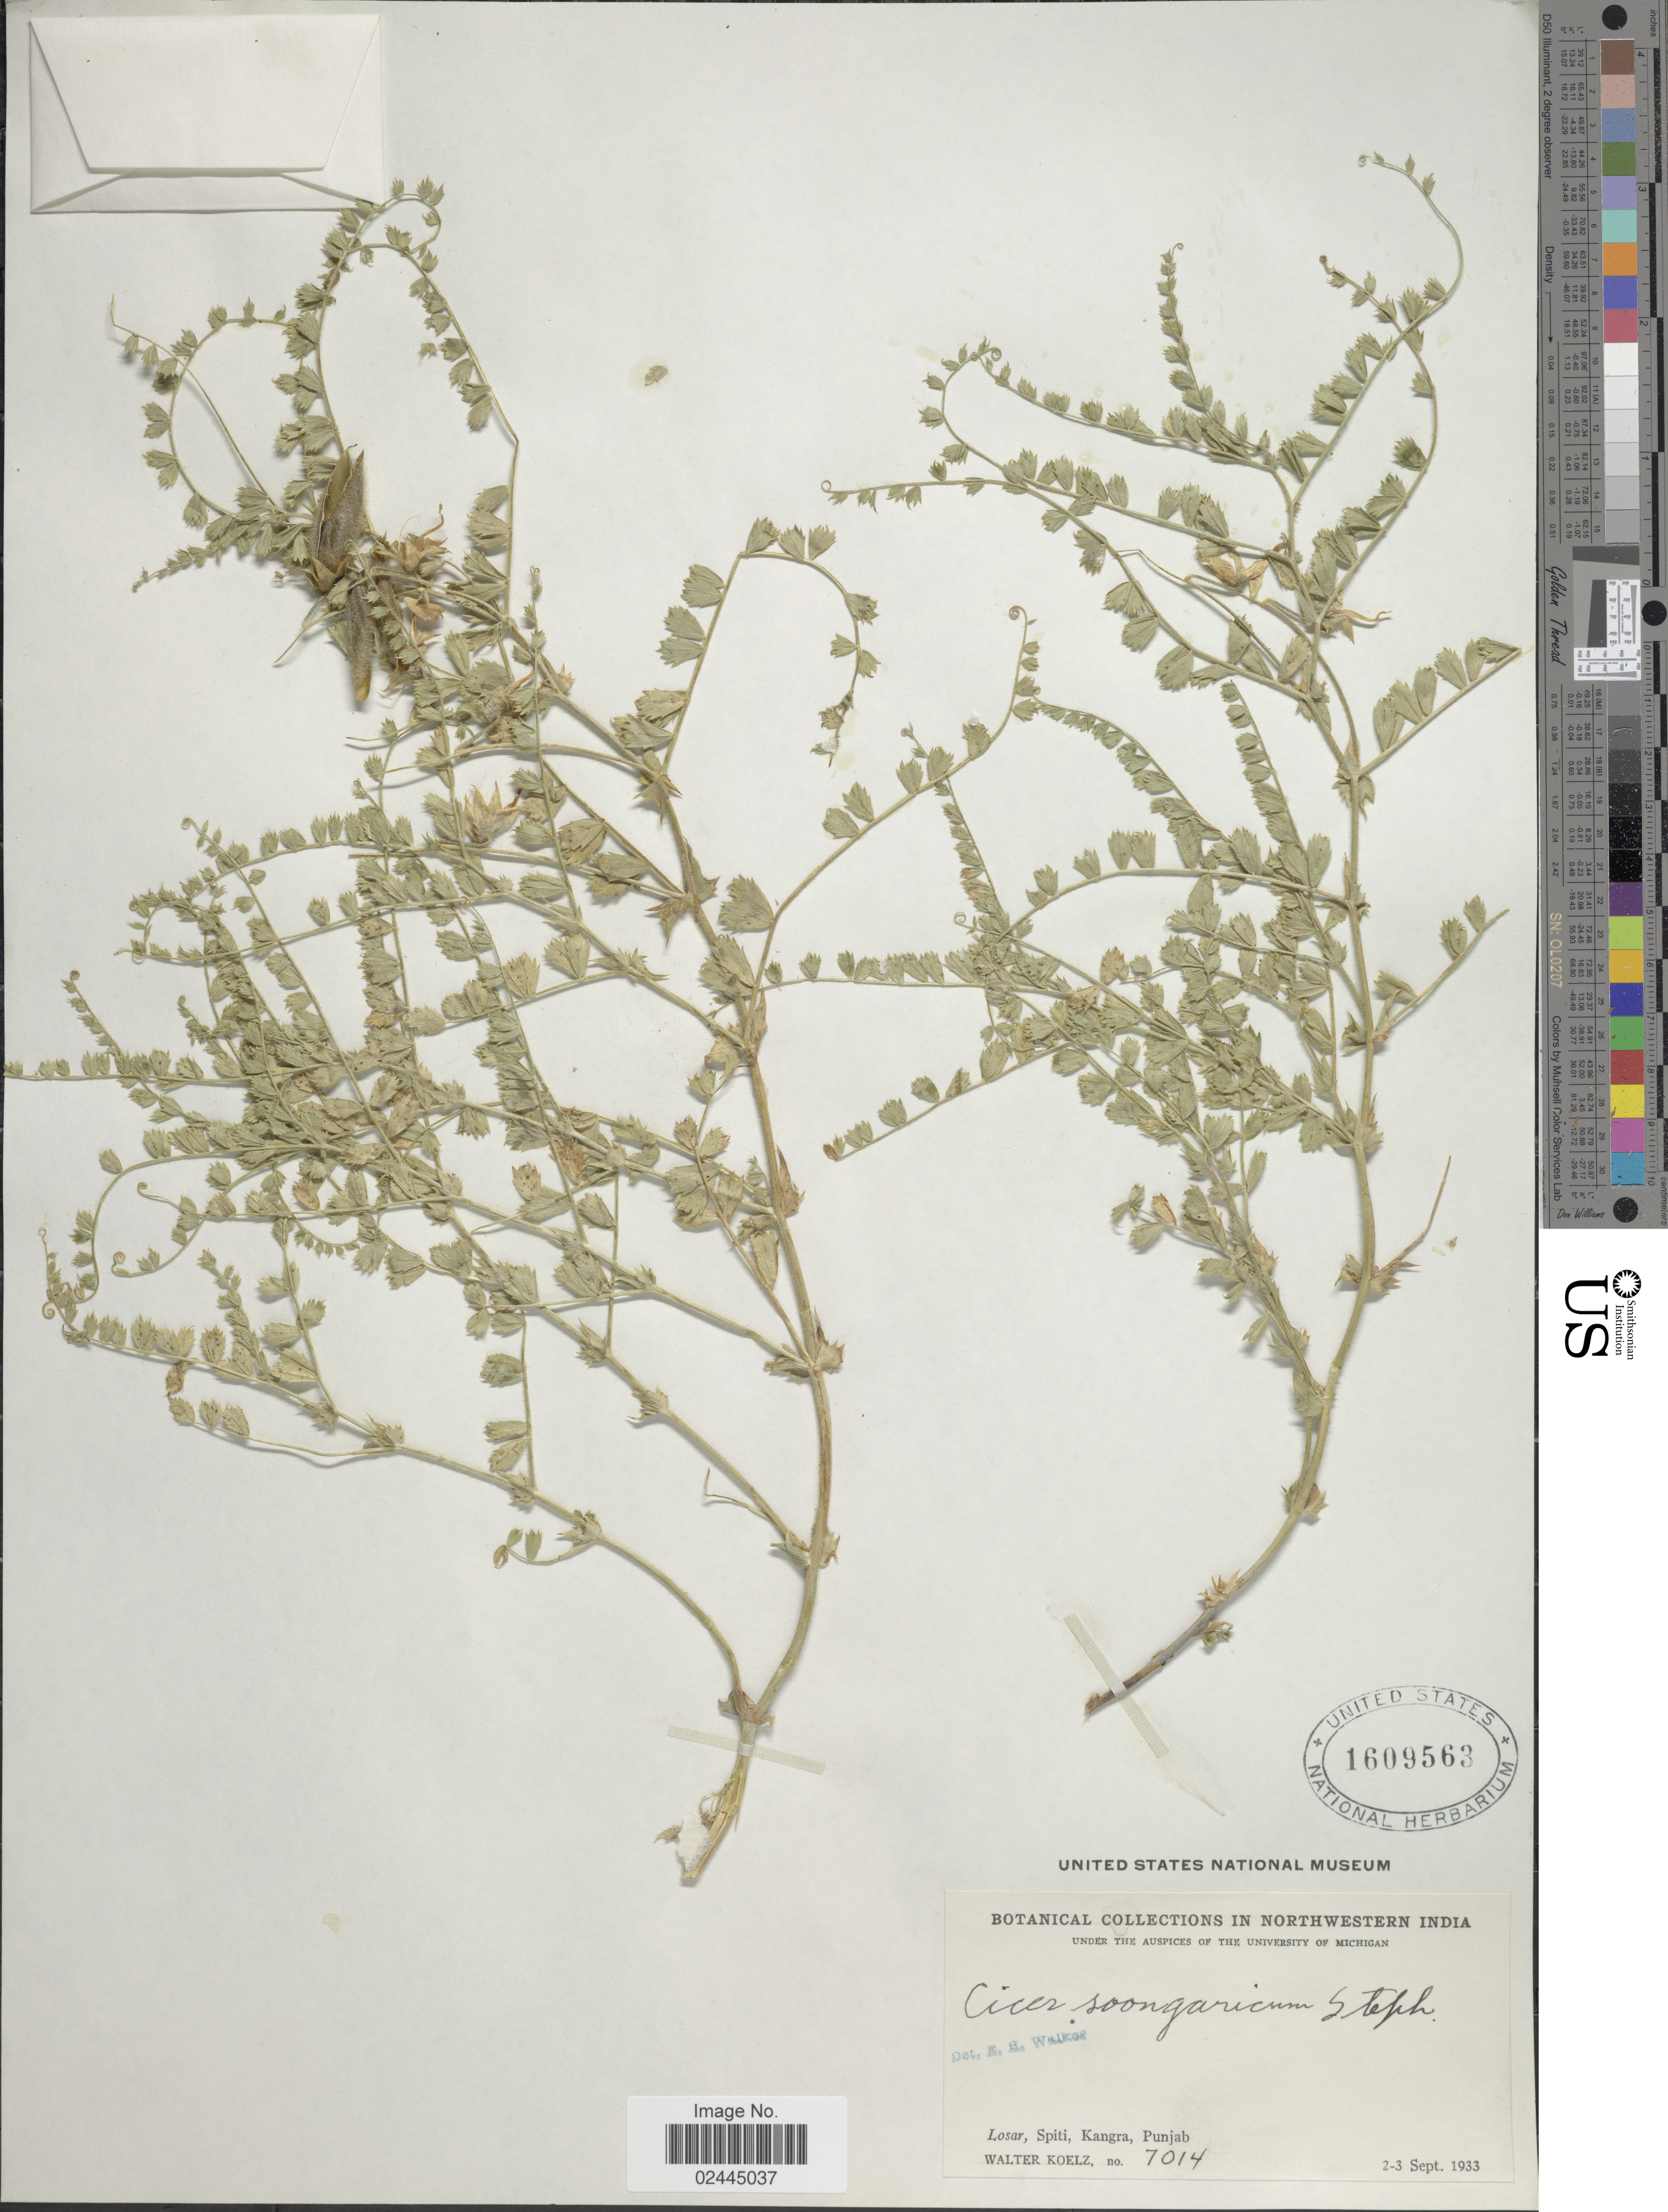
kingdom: Plantae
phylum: Tracheophyta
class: Magnoliopsida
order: Fabales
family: Fabaceae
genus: Cicer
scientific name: Cicer songaricum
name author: DC.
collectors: W. N. Koelz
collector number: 7014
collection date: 1933-09-02/1933-09-09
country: India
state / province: Himachal Pradesh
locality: Northwestern India, Losar, Spiti, Kangra, Punjab.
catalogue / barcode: US 1609563